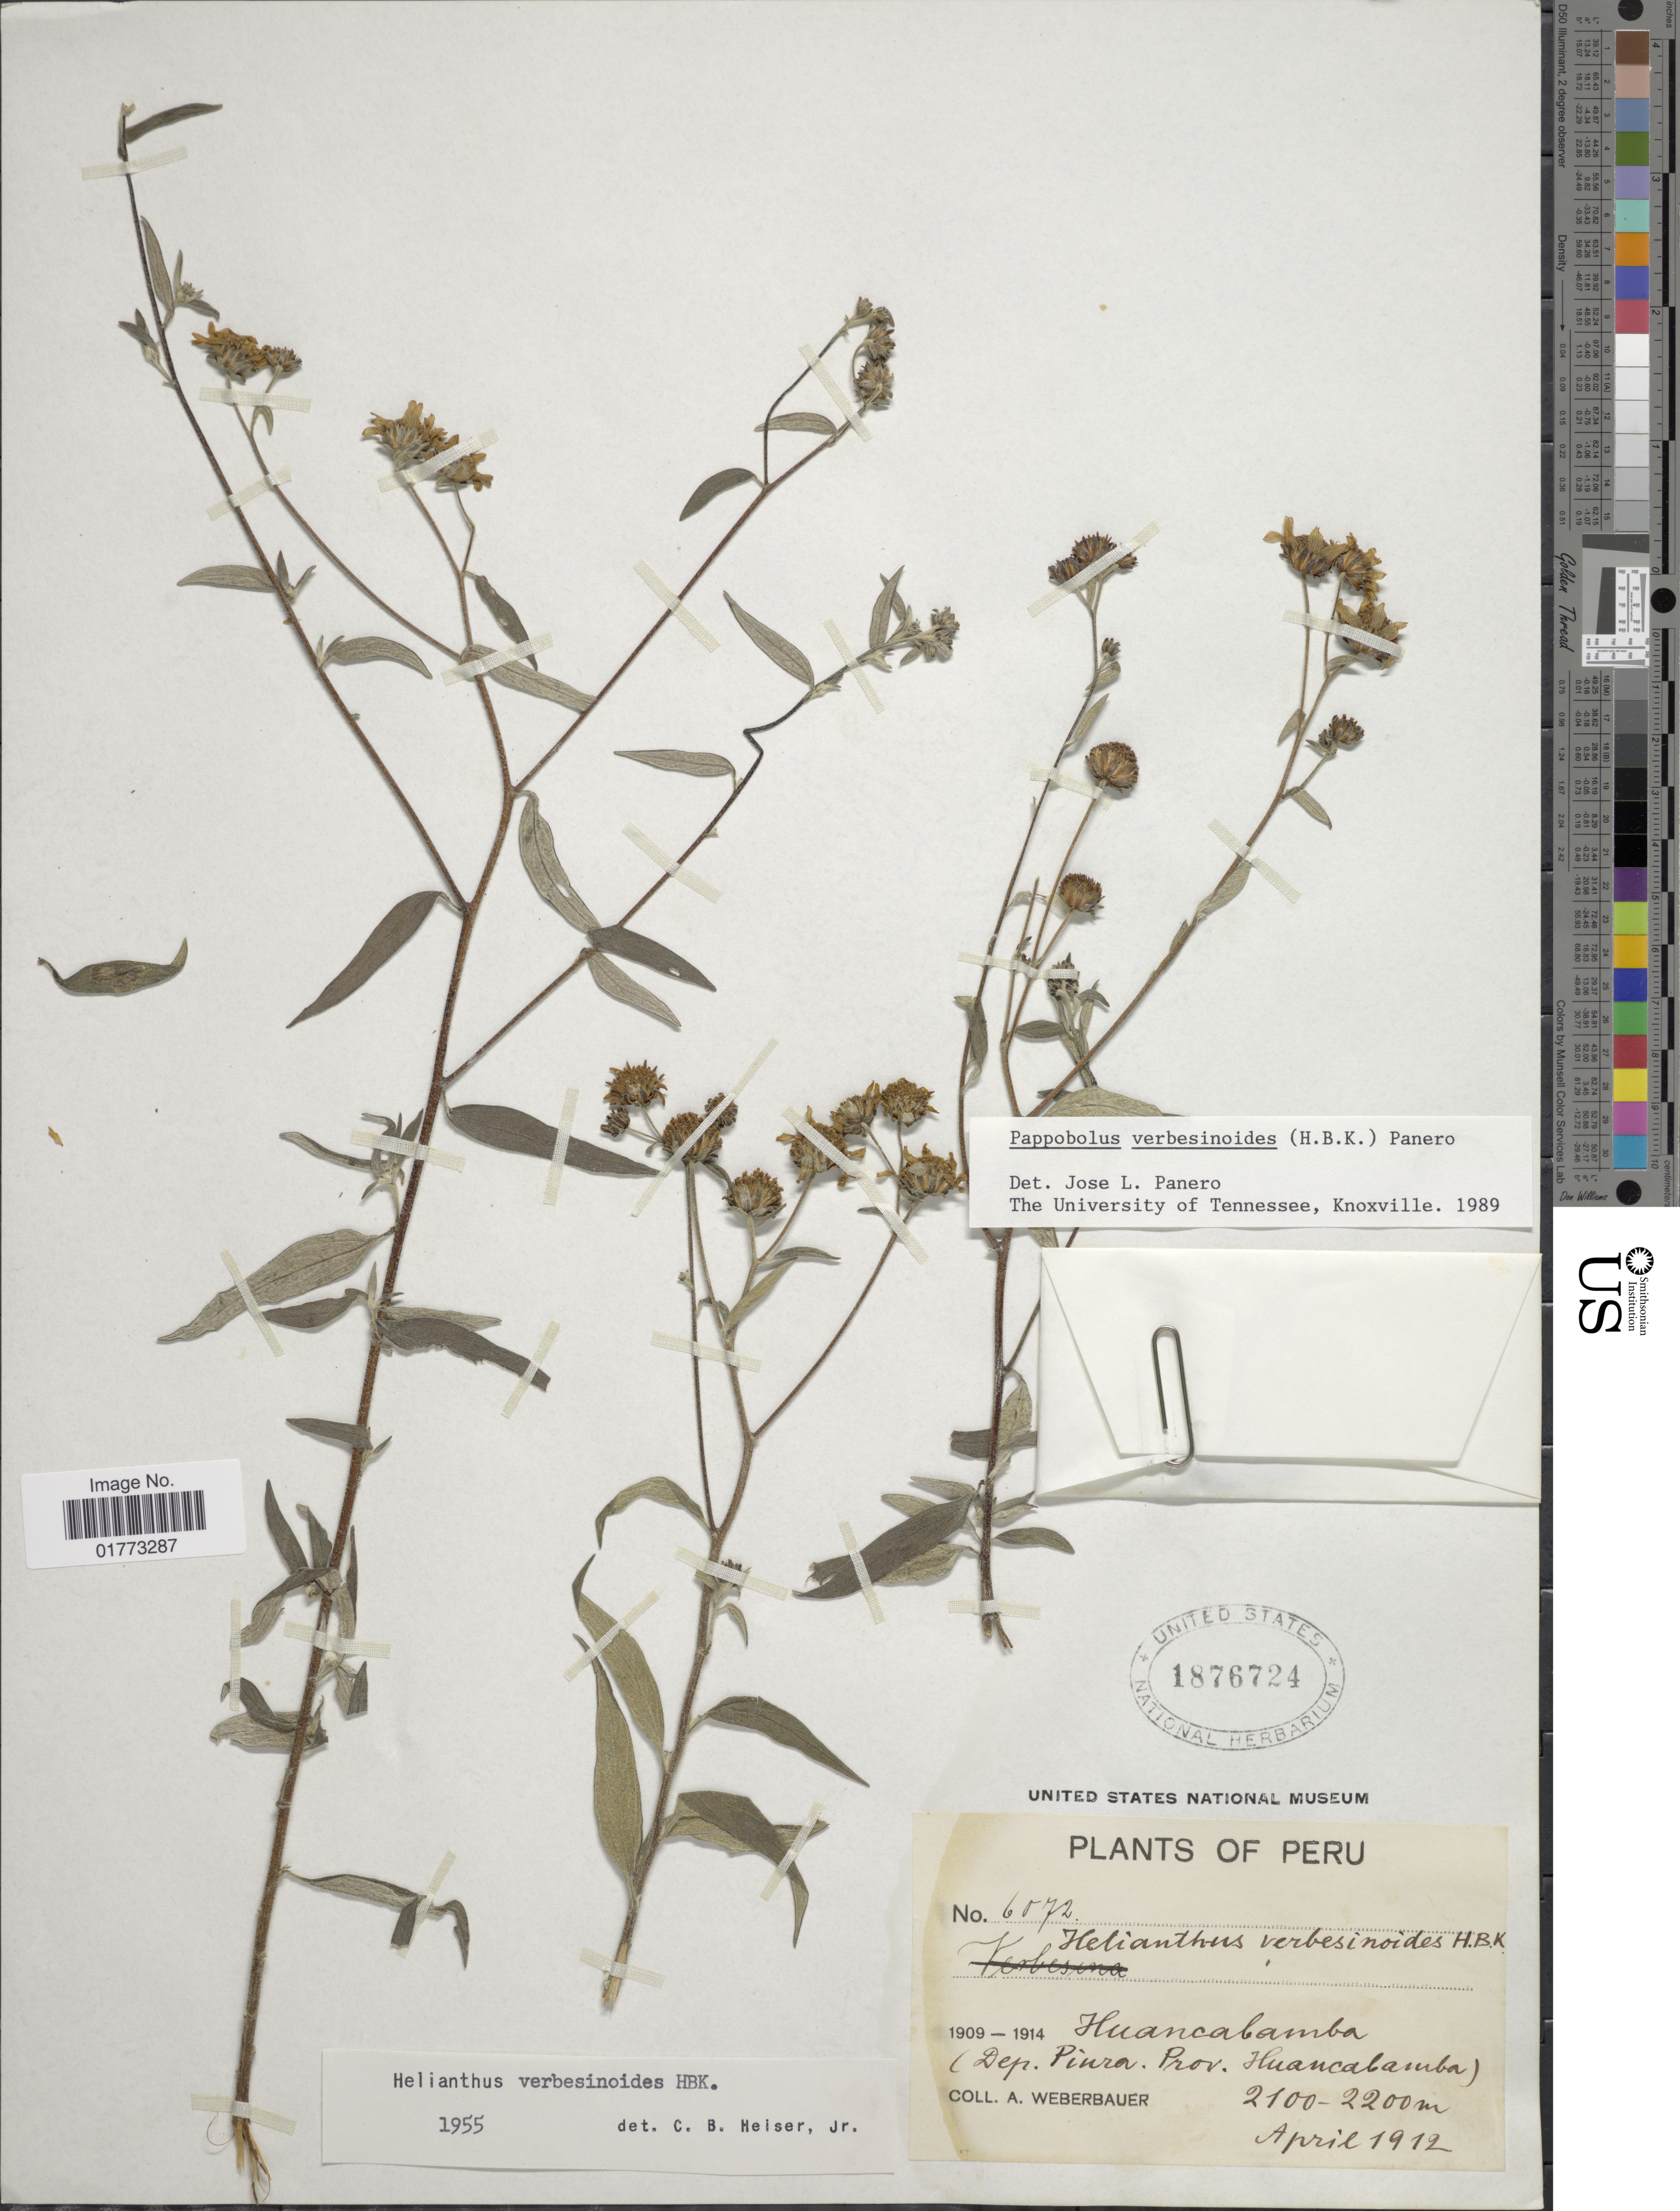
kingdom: Plantae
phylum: Tracheophyta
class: Magnoliopsida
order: Asterales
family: Asteraceae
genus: Pappobolus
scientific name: Pappobolus verbesinoides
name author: (Kunth) Panero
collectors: A. Weberbauer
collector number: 6072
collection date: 1912-04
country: Peru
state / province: Piura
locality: Huancabamba, (Prov. Huancabamba)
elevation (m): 2100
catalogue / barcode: US 1876724